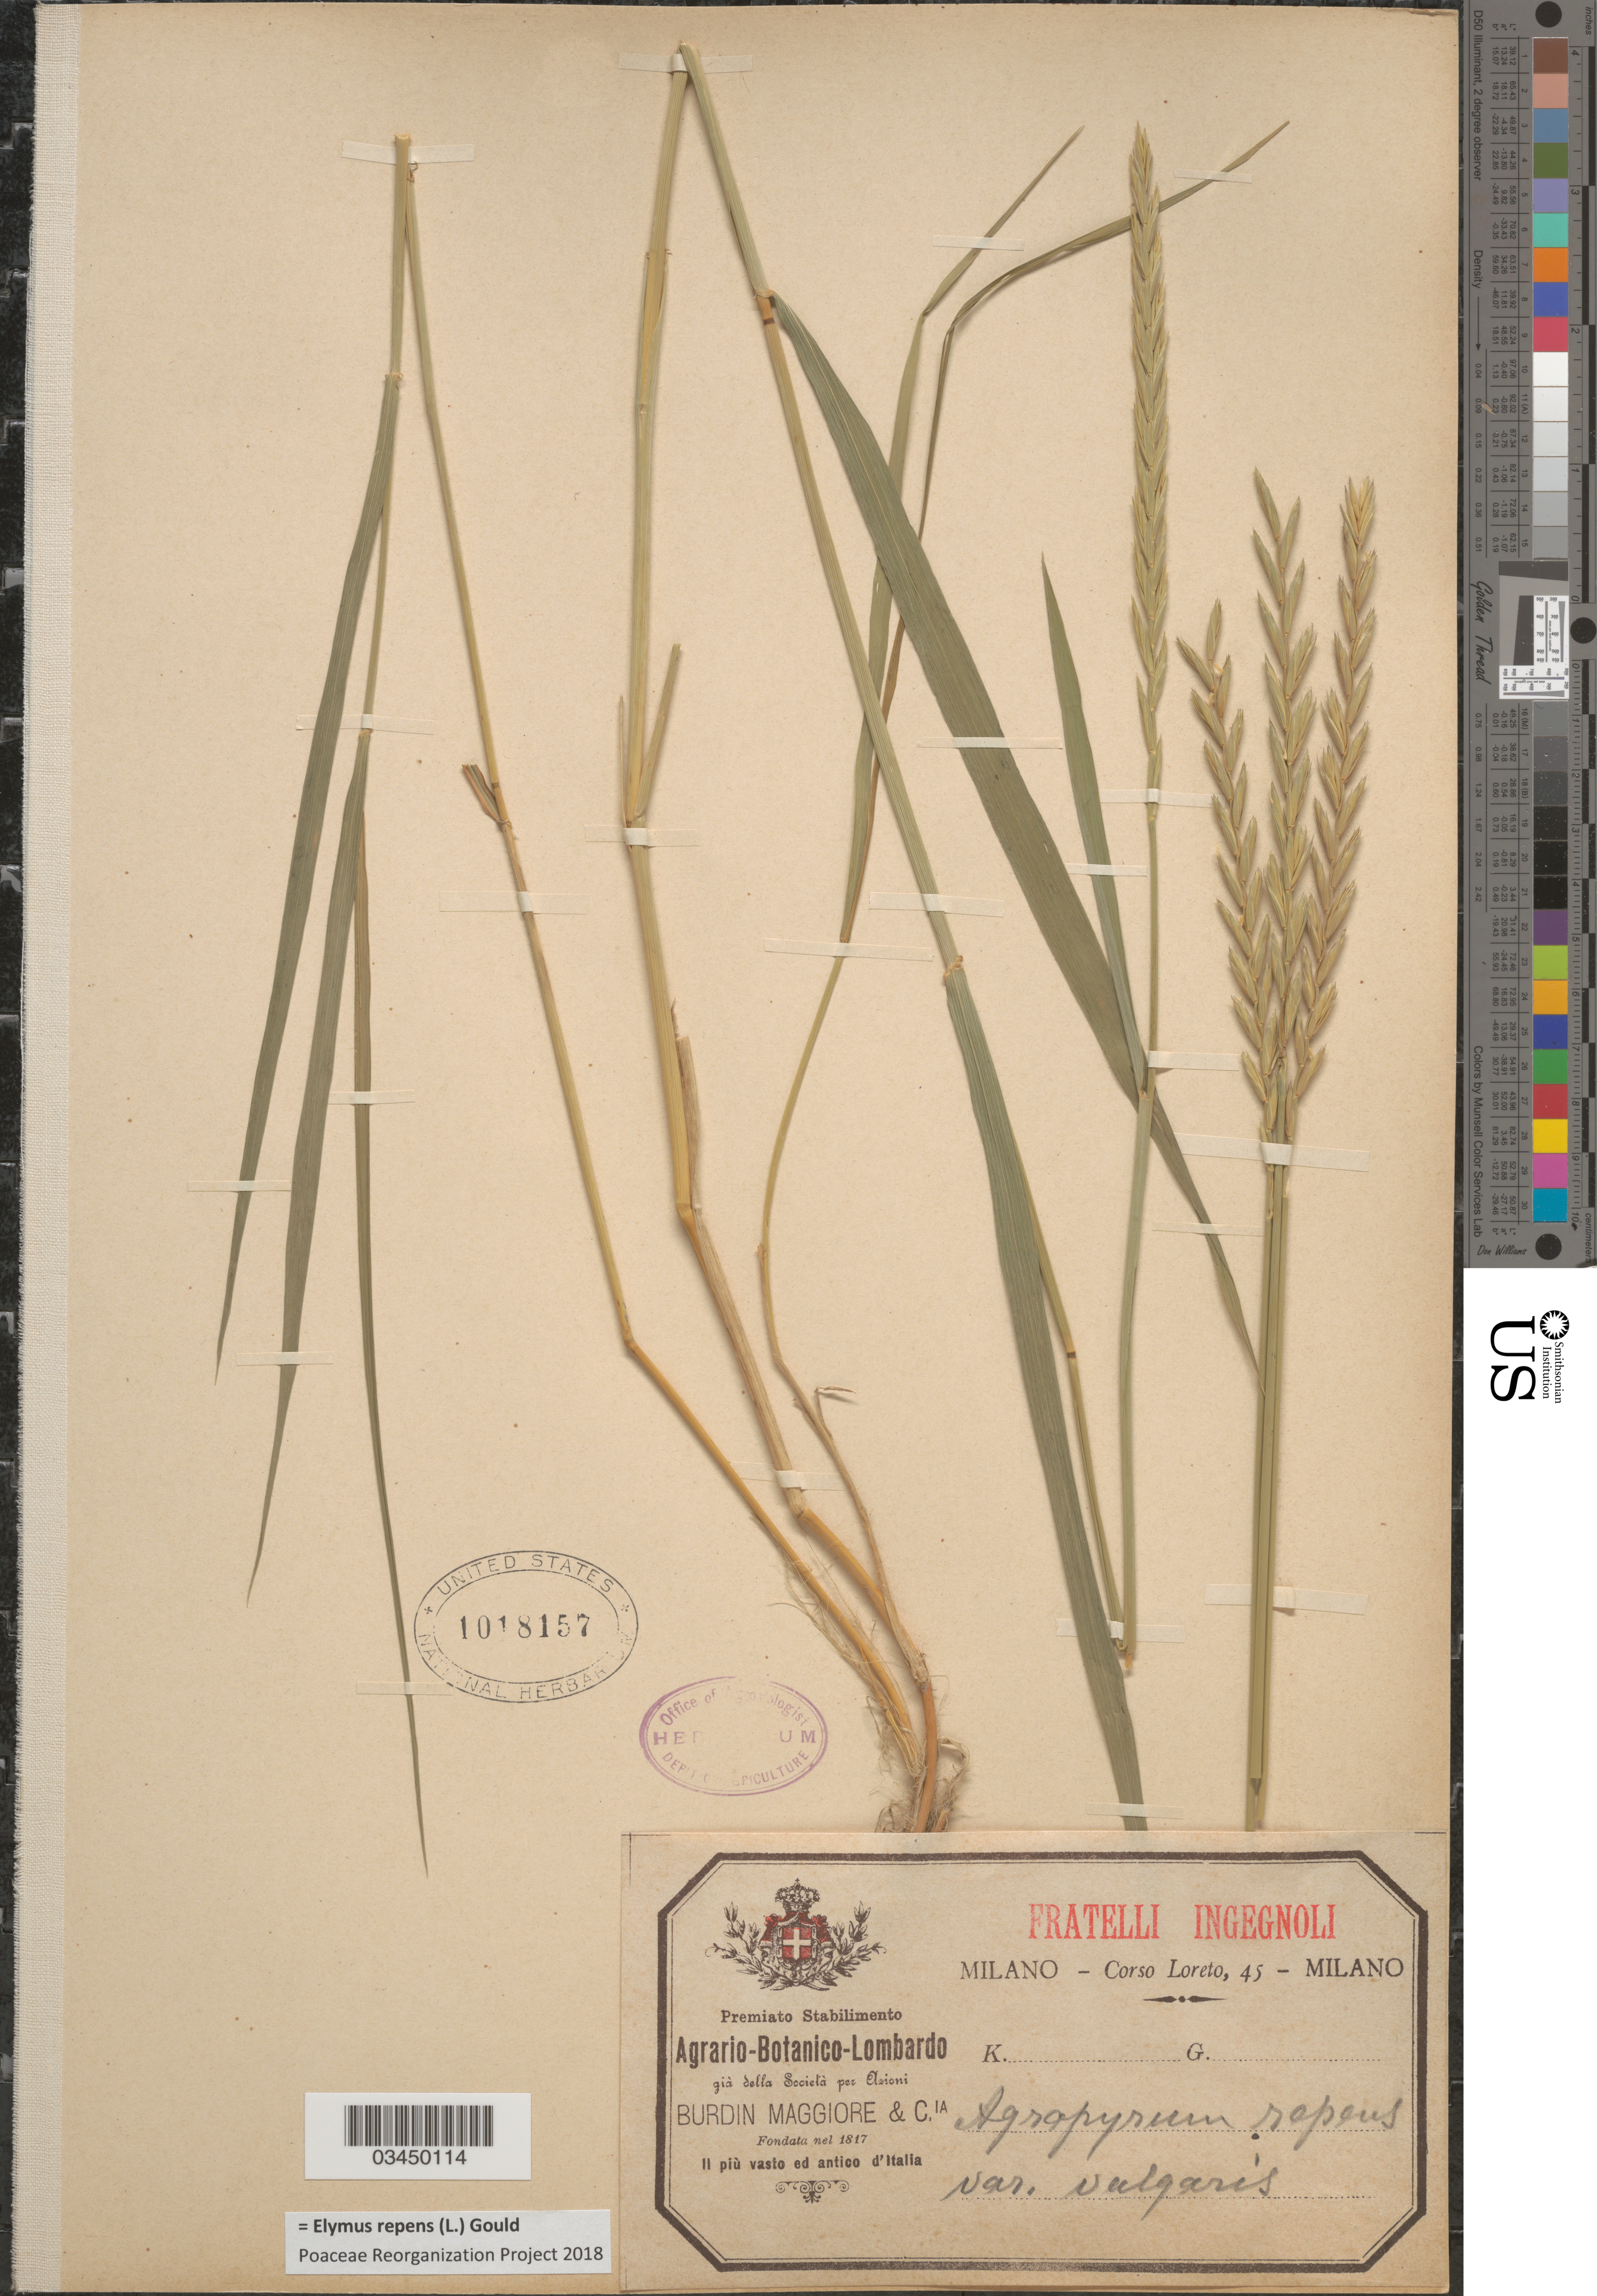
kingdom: Plantae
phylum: Tracheophyta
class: Liliopsida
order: Poales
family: Poaceae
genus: Elymus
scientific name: Elymus repens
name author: (L.) Gould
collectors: Loreto, C.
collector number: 45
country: Italy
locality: Il più vasto ed antico d'Italia.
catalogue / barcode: US 1018157